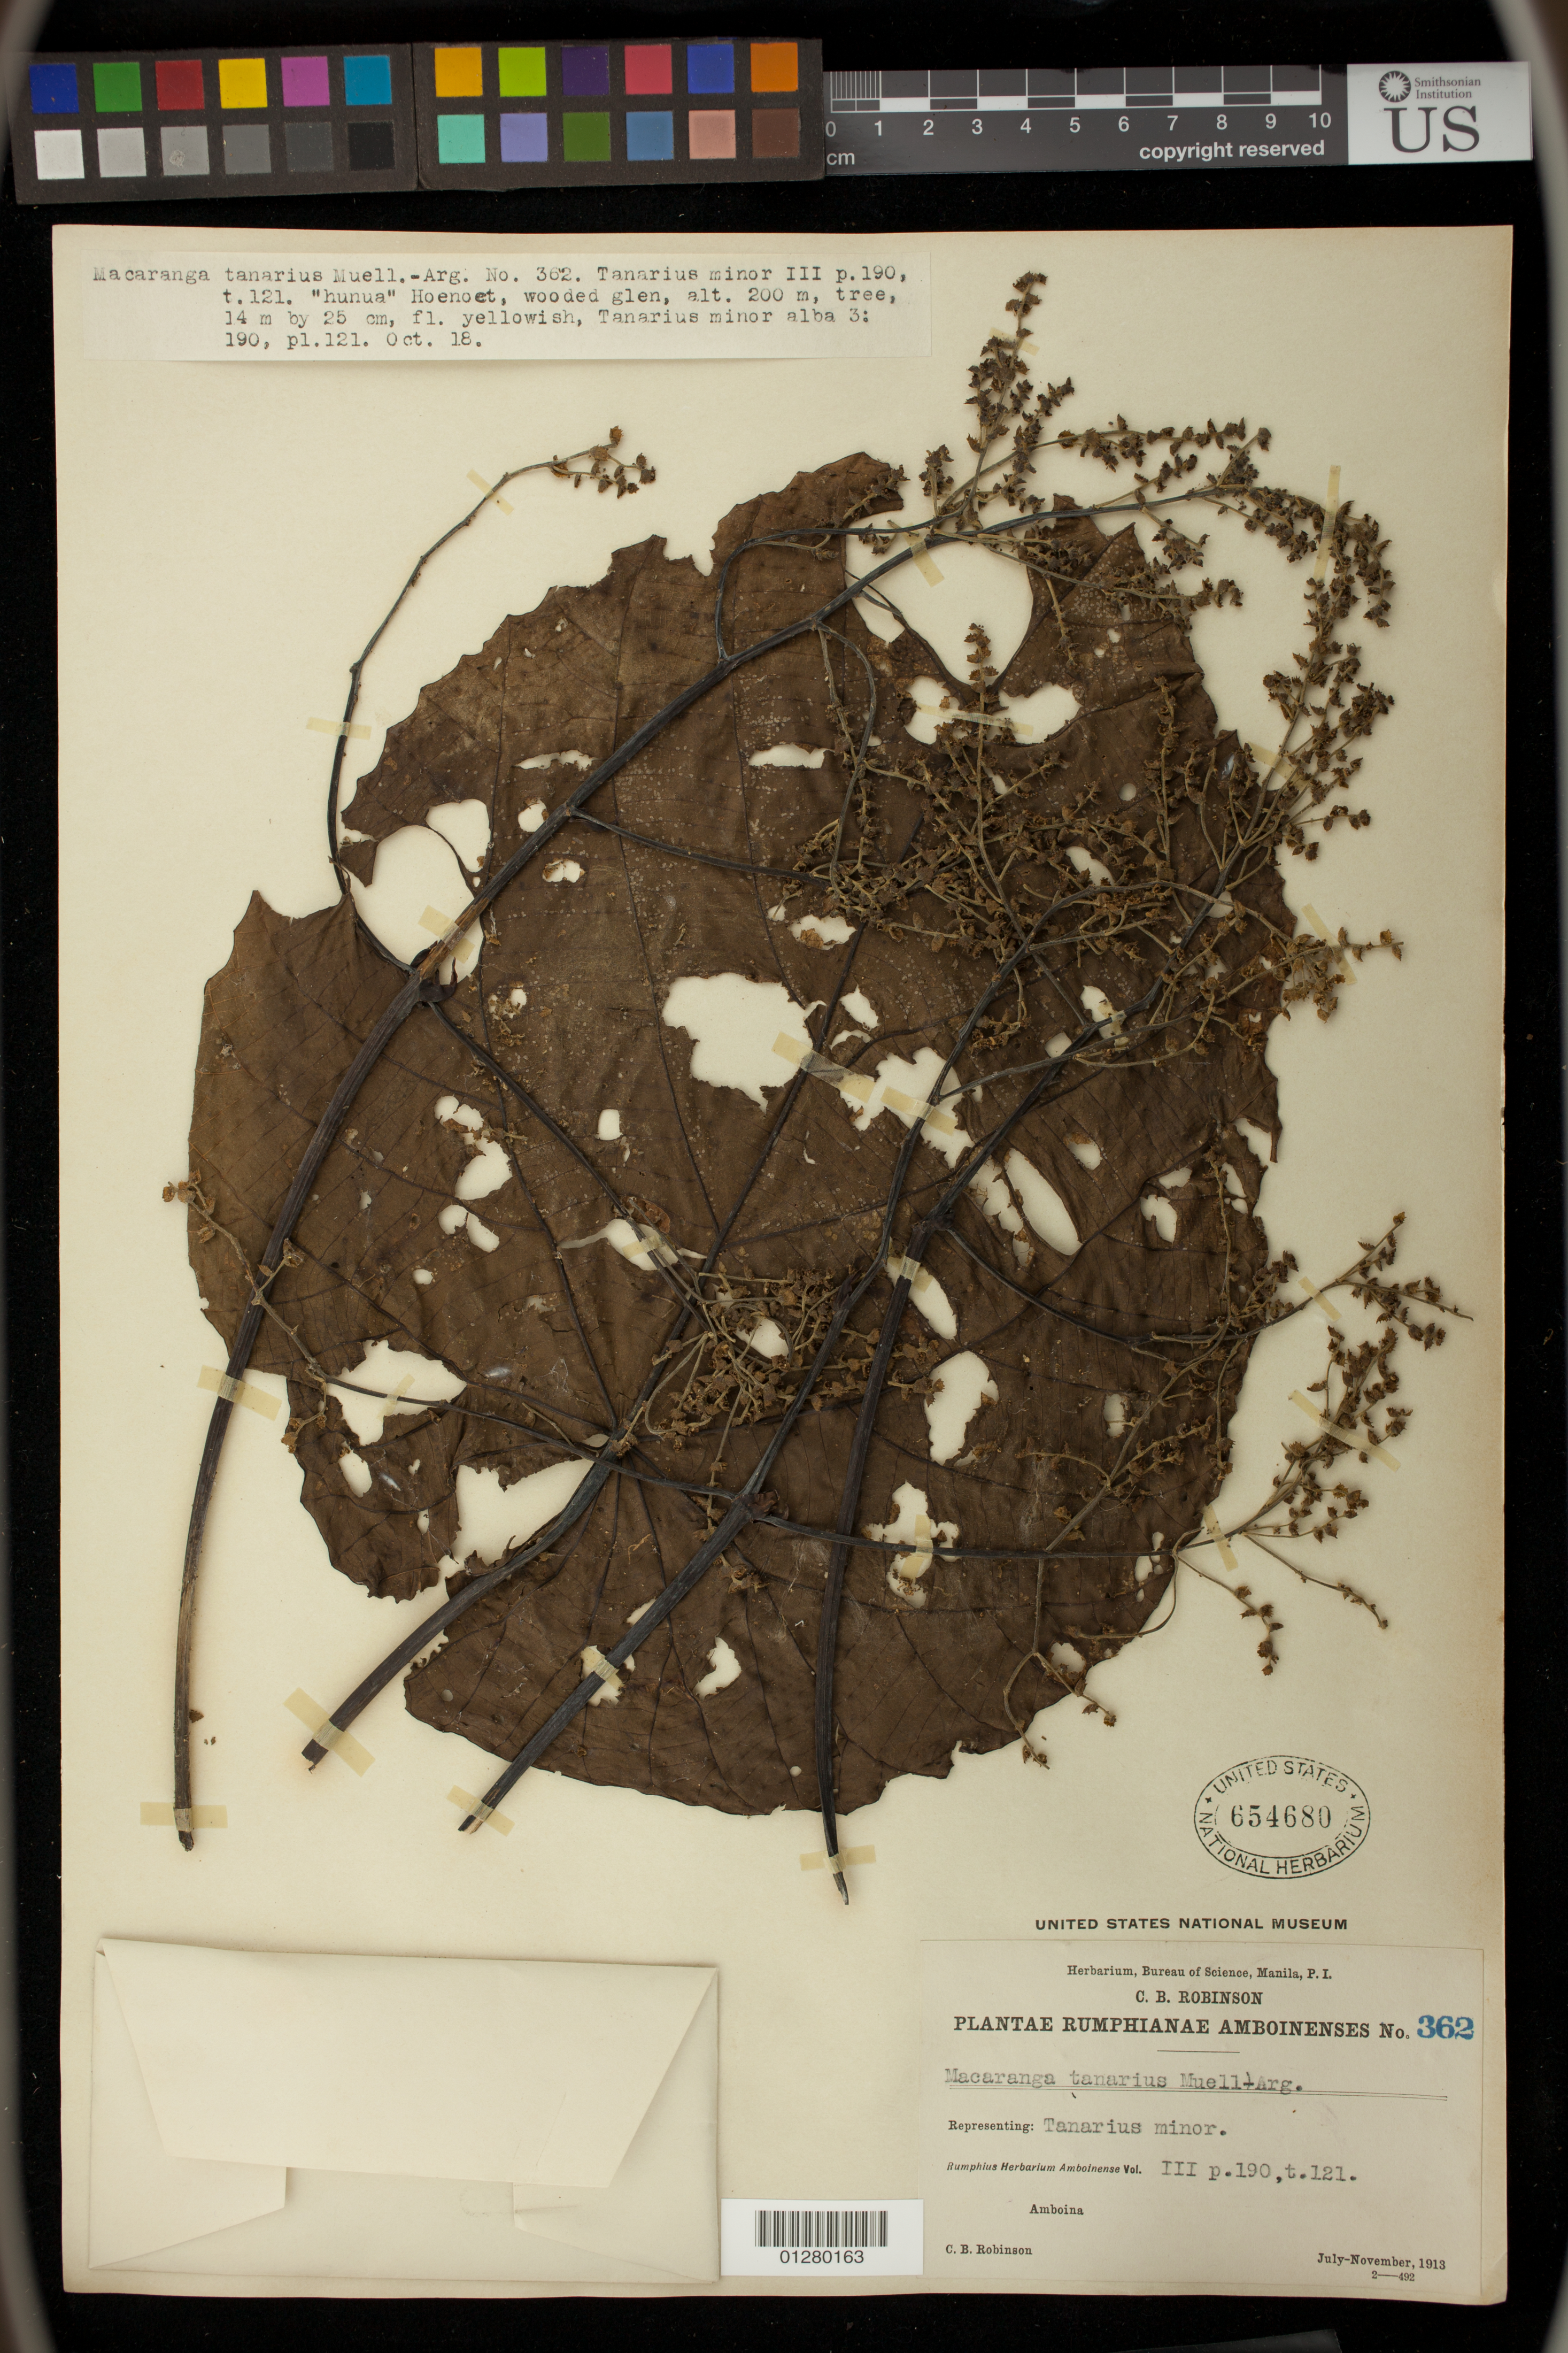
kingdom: Plantae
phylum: Tracheophyta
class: Magnoliopsida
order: Malpighiales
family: Euphorbiaceae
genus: Macaranga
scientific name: Macaranga tanarius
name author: (L.) Müll. Arg.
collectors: C. Robinson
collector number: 362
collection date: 1913-10-18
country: Indonesia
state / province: Maluku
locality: Hoenoet; Amboina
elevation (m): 200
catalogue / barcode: US 654680